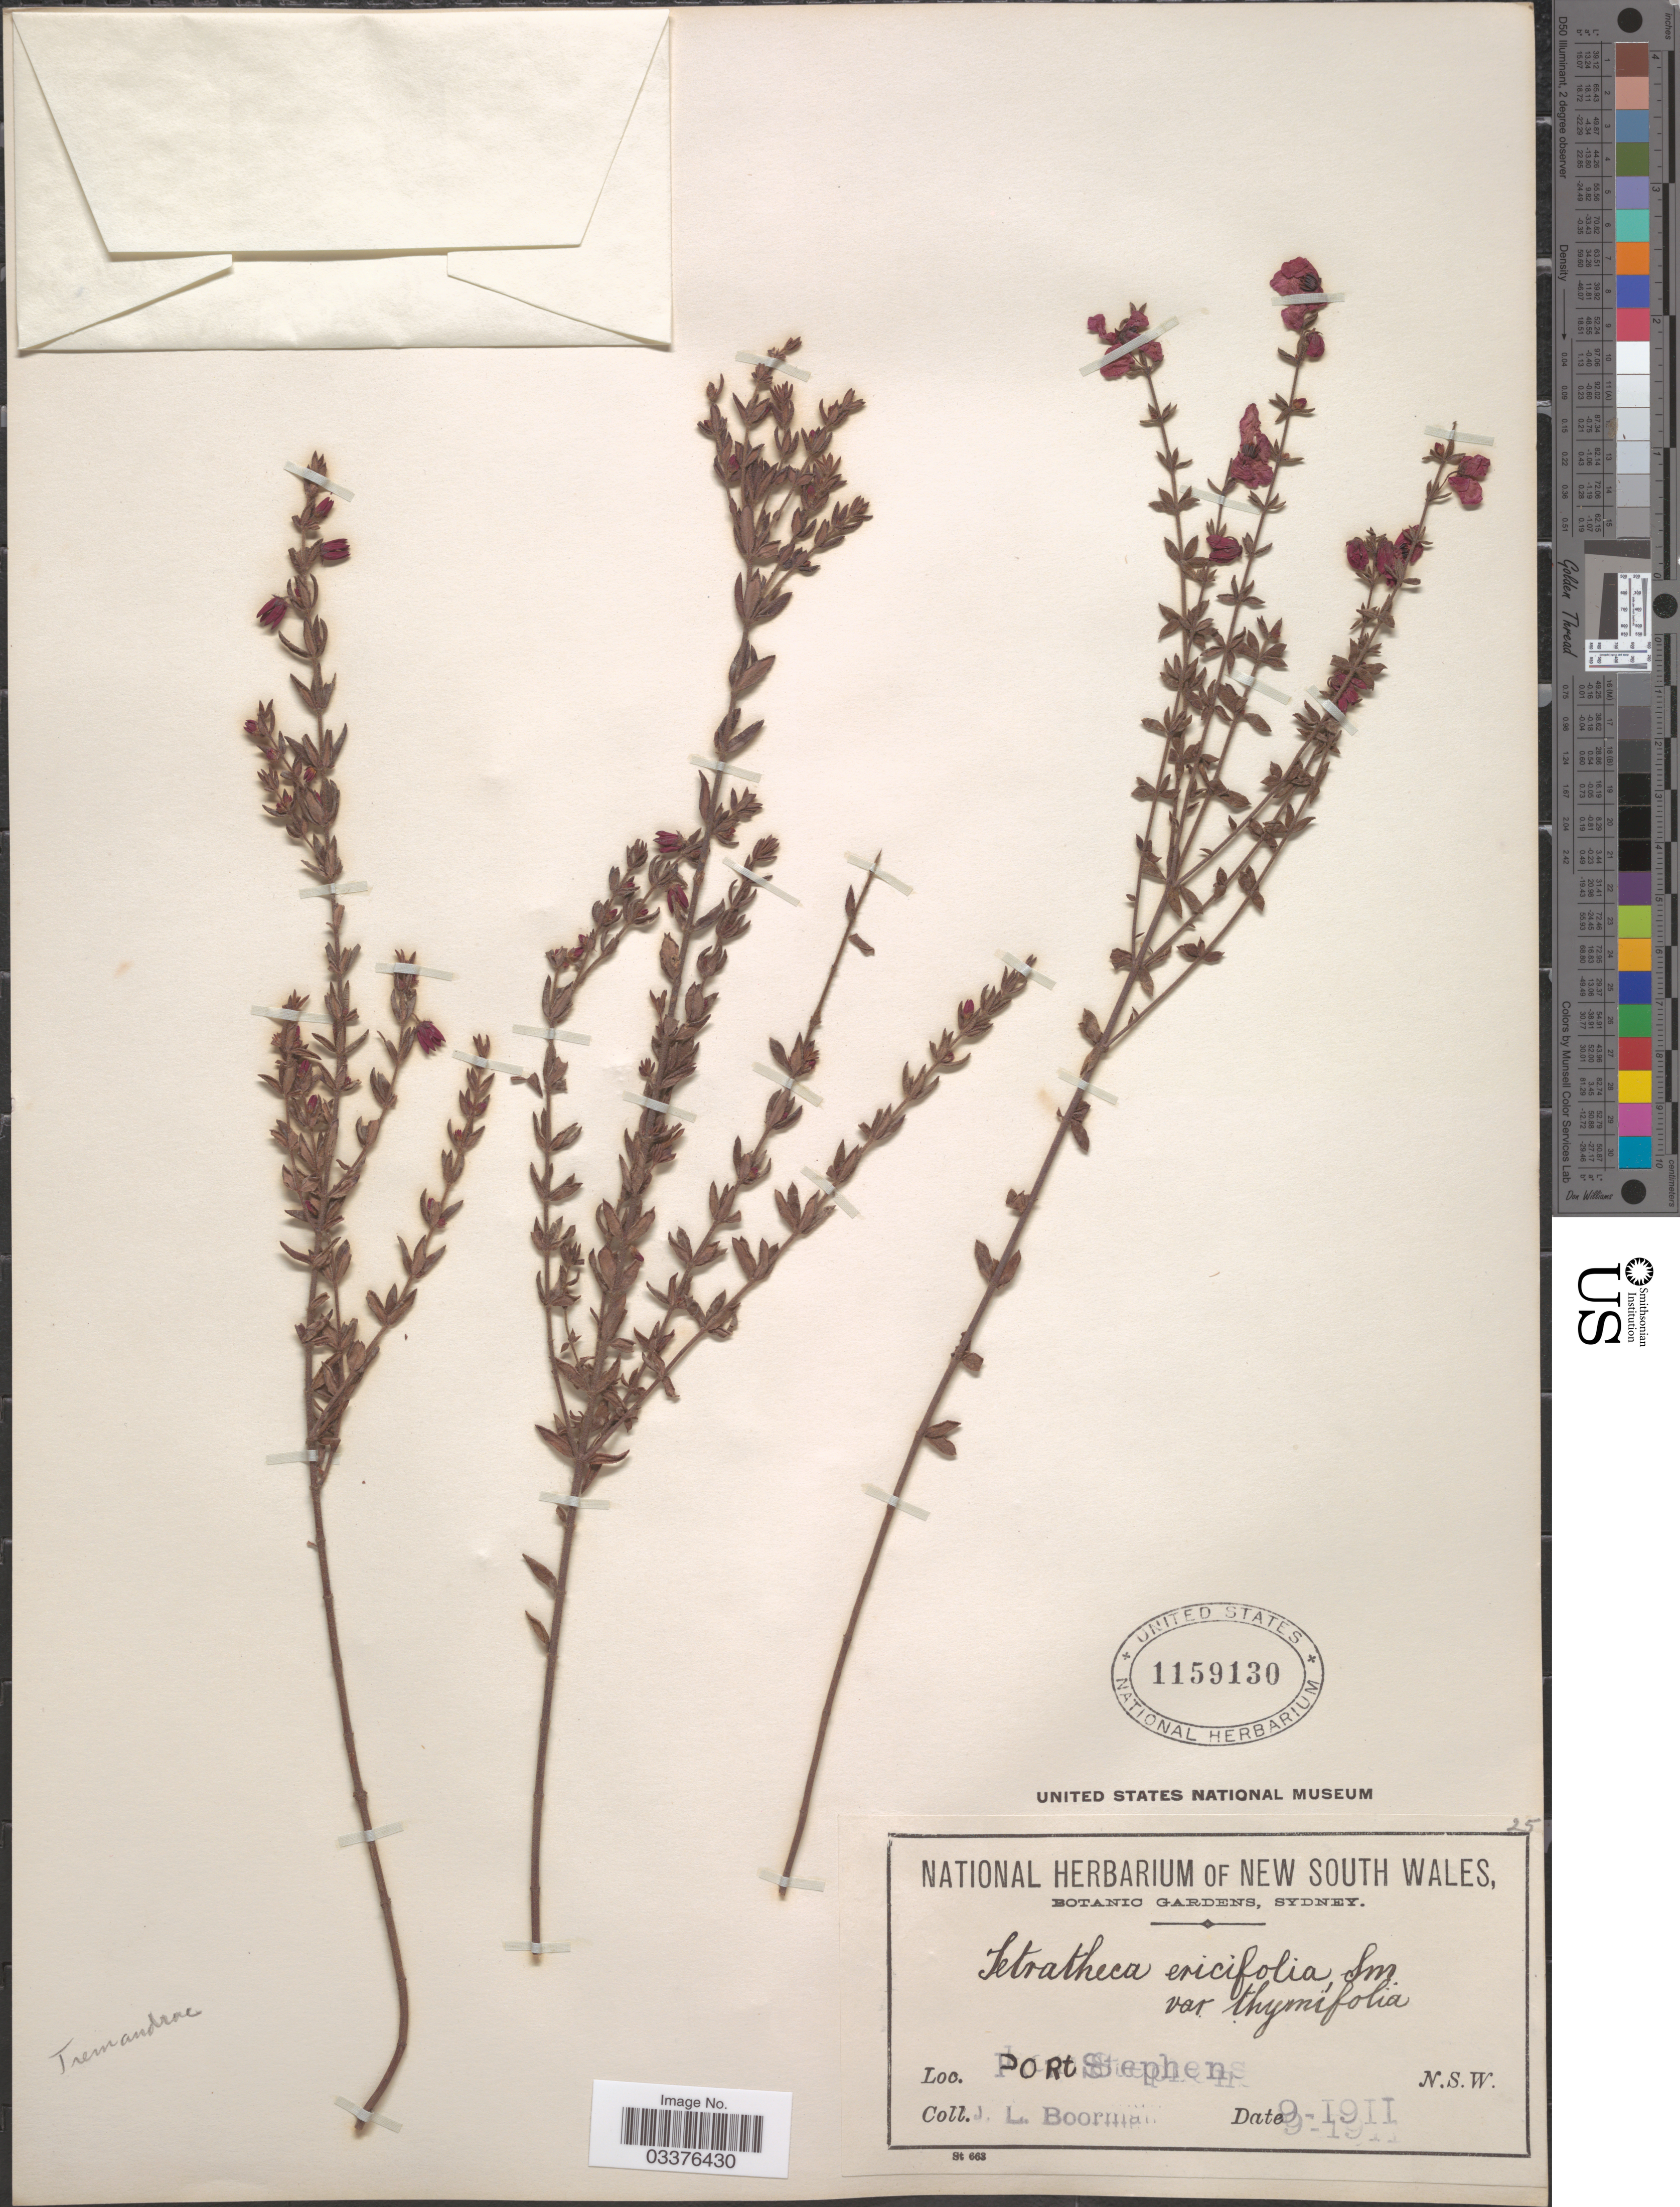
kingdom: Plantae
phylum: Tracheophyta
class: Magnoliopsida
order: Oxalidales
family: Elaeocarpaceae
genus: Tetratheca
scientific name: Tetratheca thymifolia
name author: Sm.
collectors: J. Boorman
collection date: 1911-09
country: Australia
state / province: New South Wales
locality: Port Stephens.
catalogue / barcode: US 1159130